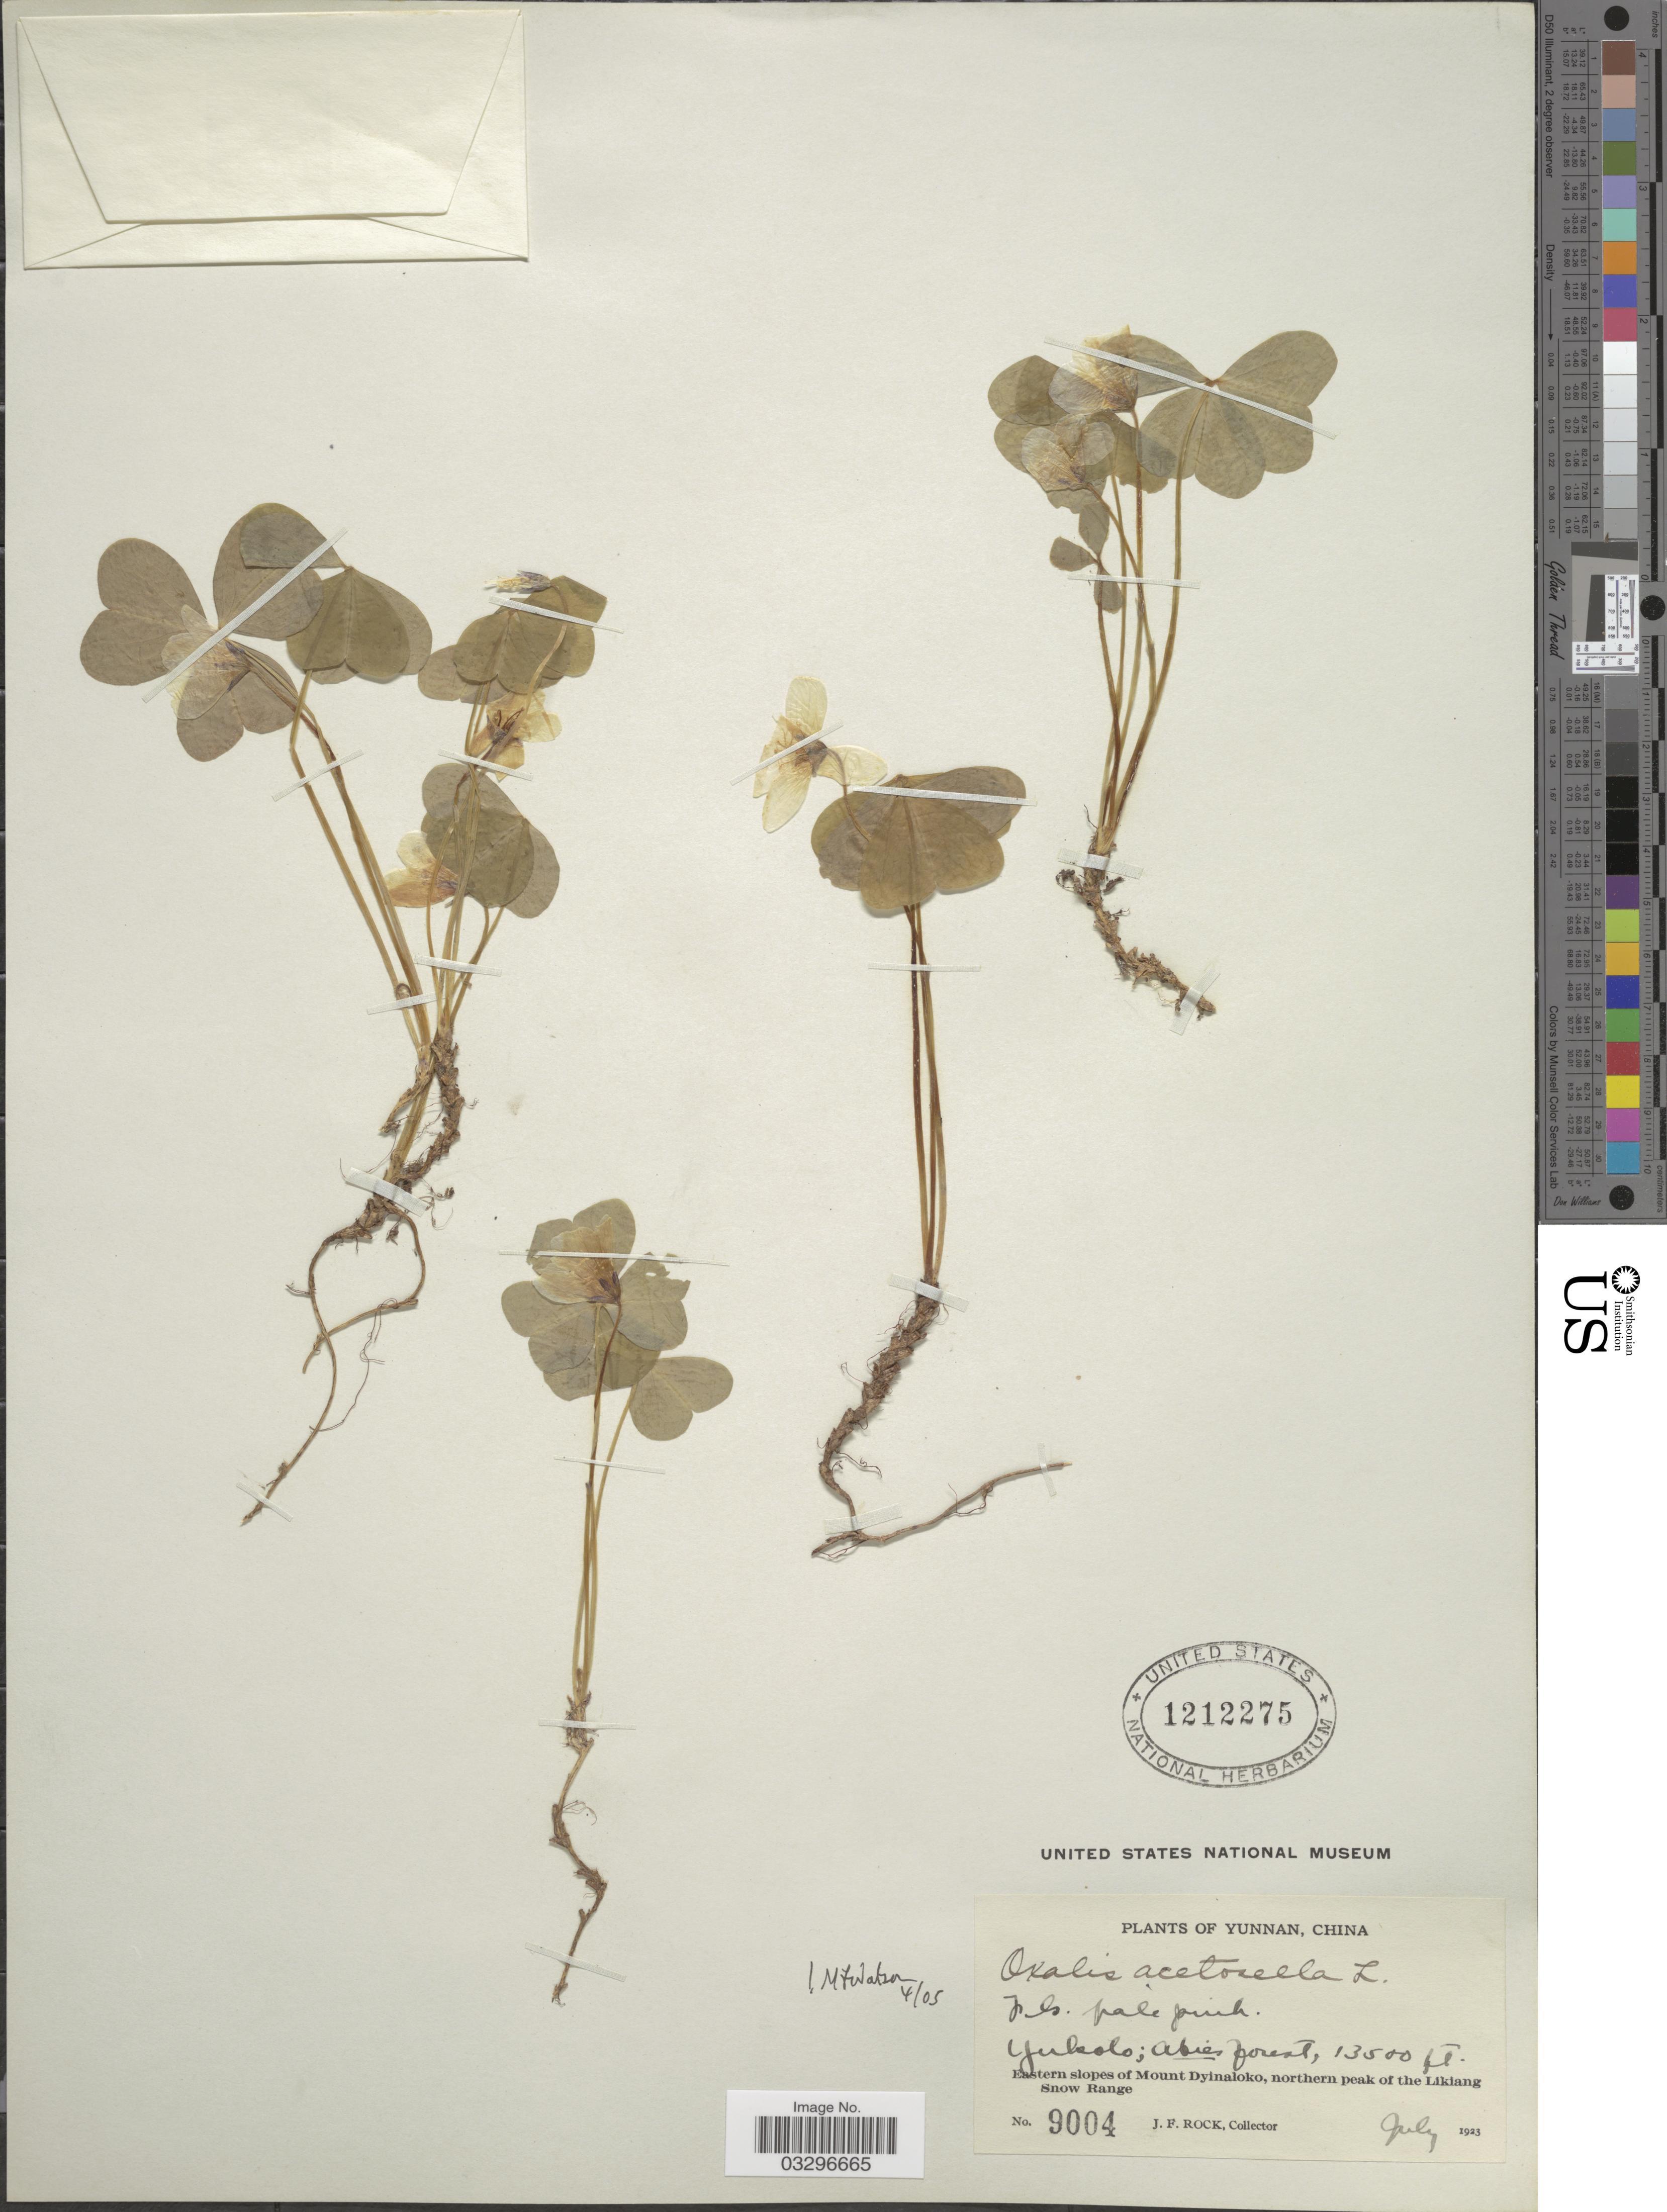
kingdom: Plantae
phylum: Tracheophyta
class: Magnoliopsida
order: Oxalidales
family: Oxalidaceae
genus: Oxalis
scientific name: Oxalis acetosella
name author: L.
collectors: J. Rock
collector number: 9004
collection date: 1923-07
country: China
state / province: Yunnan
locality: Yukolo, Eastern slopes of Mount Dyinaloko, northern peak of the Likiang Snow Range.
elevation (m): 4115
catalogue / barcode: US 1212275